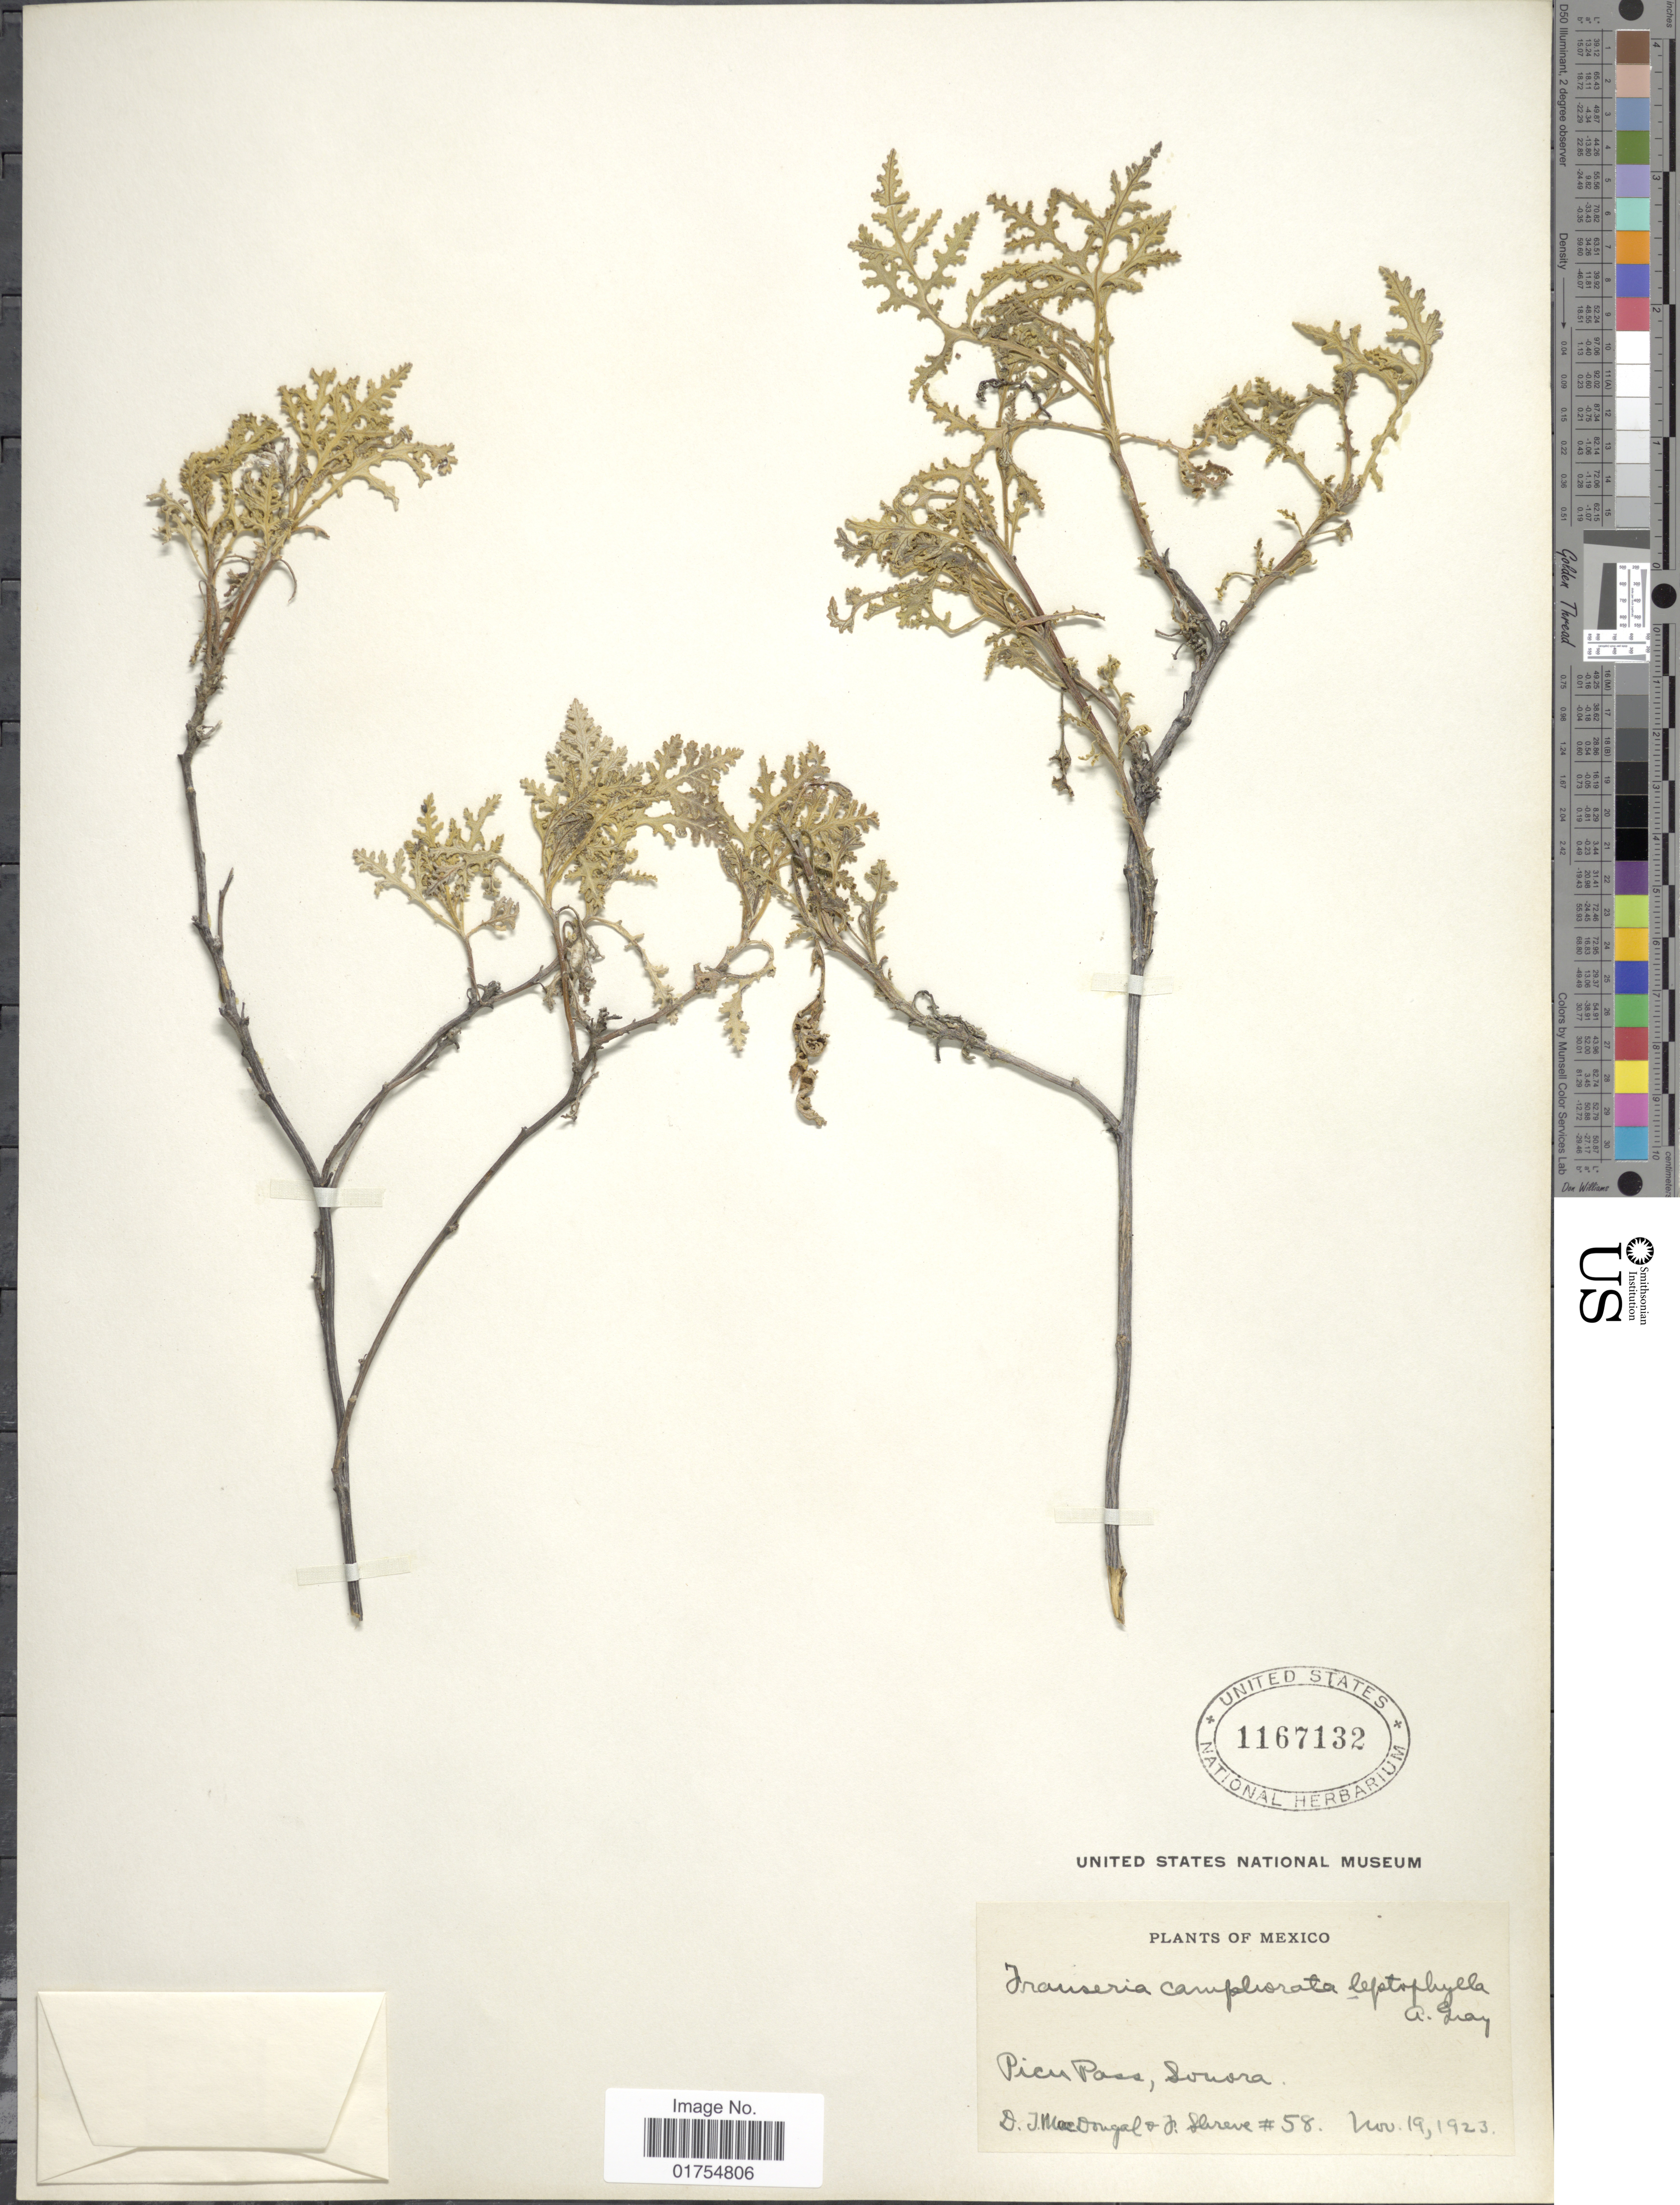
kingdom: Plantae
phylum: Tracheophyta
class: Magnoliopsida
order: Asterales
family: Asteraceae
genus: Franseria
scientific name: Franseria camphorata var. leptophylla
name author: A. Gray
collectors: D. T. MacDougal & F. Shreve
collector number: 58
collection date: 1923-11-19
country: Mexico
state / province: Sonora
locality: Picu Pass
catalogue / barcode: US 1167132